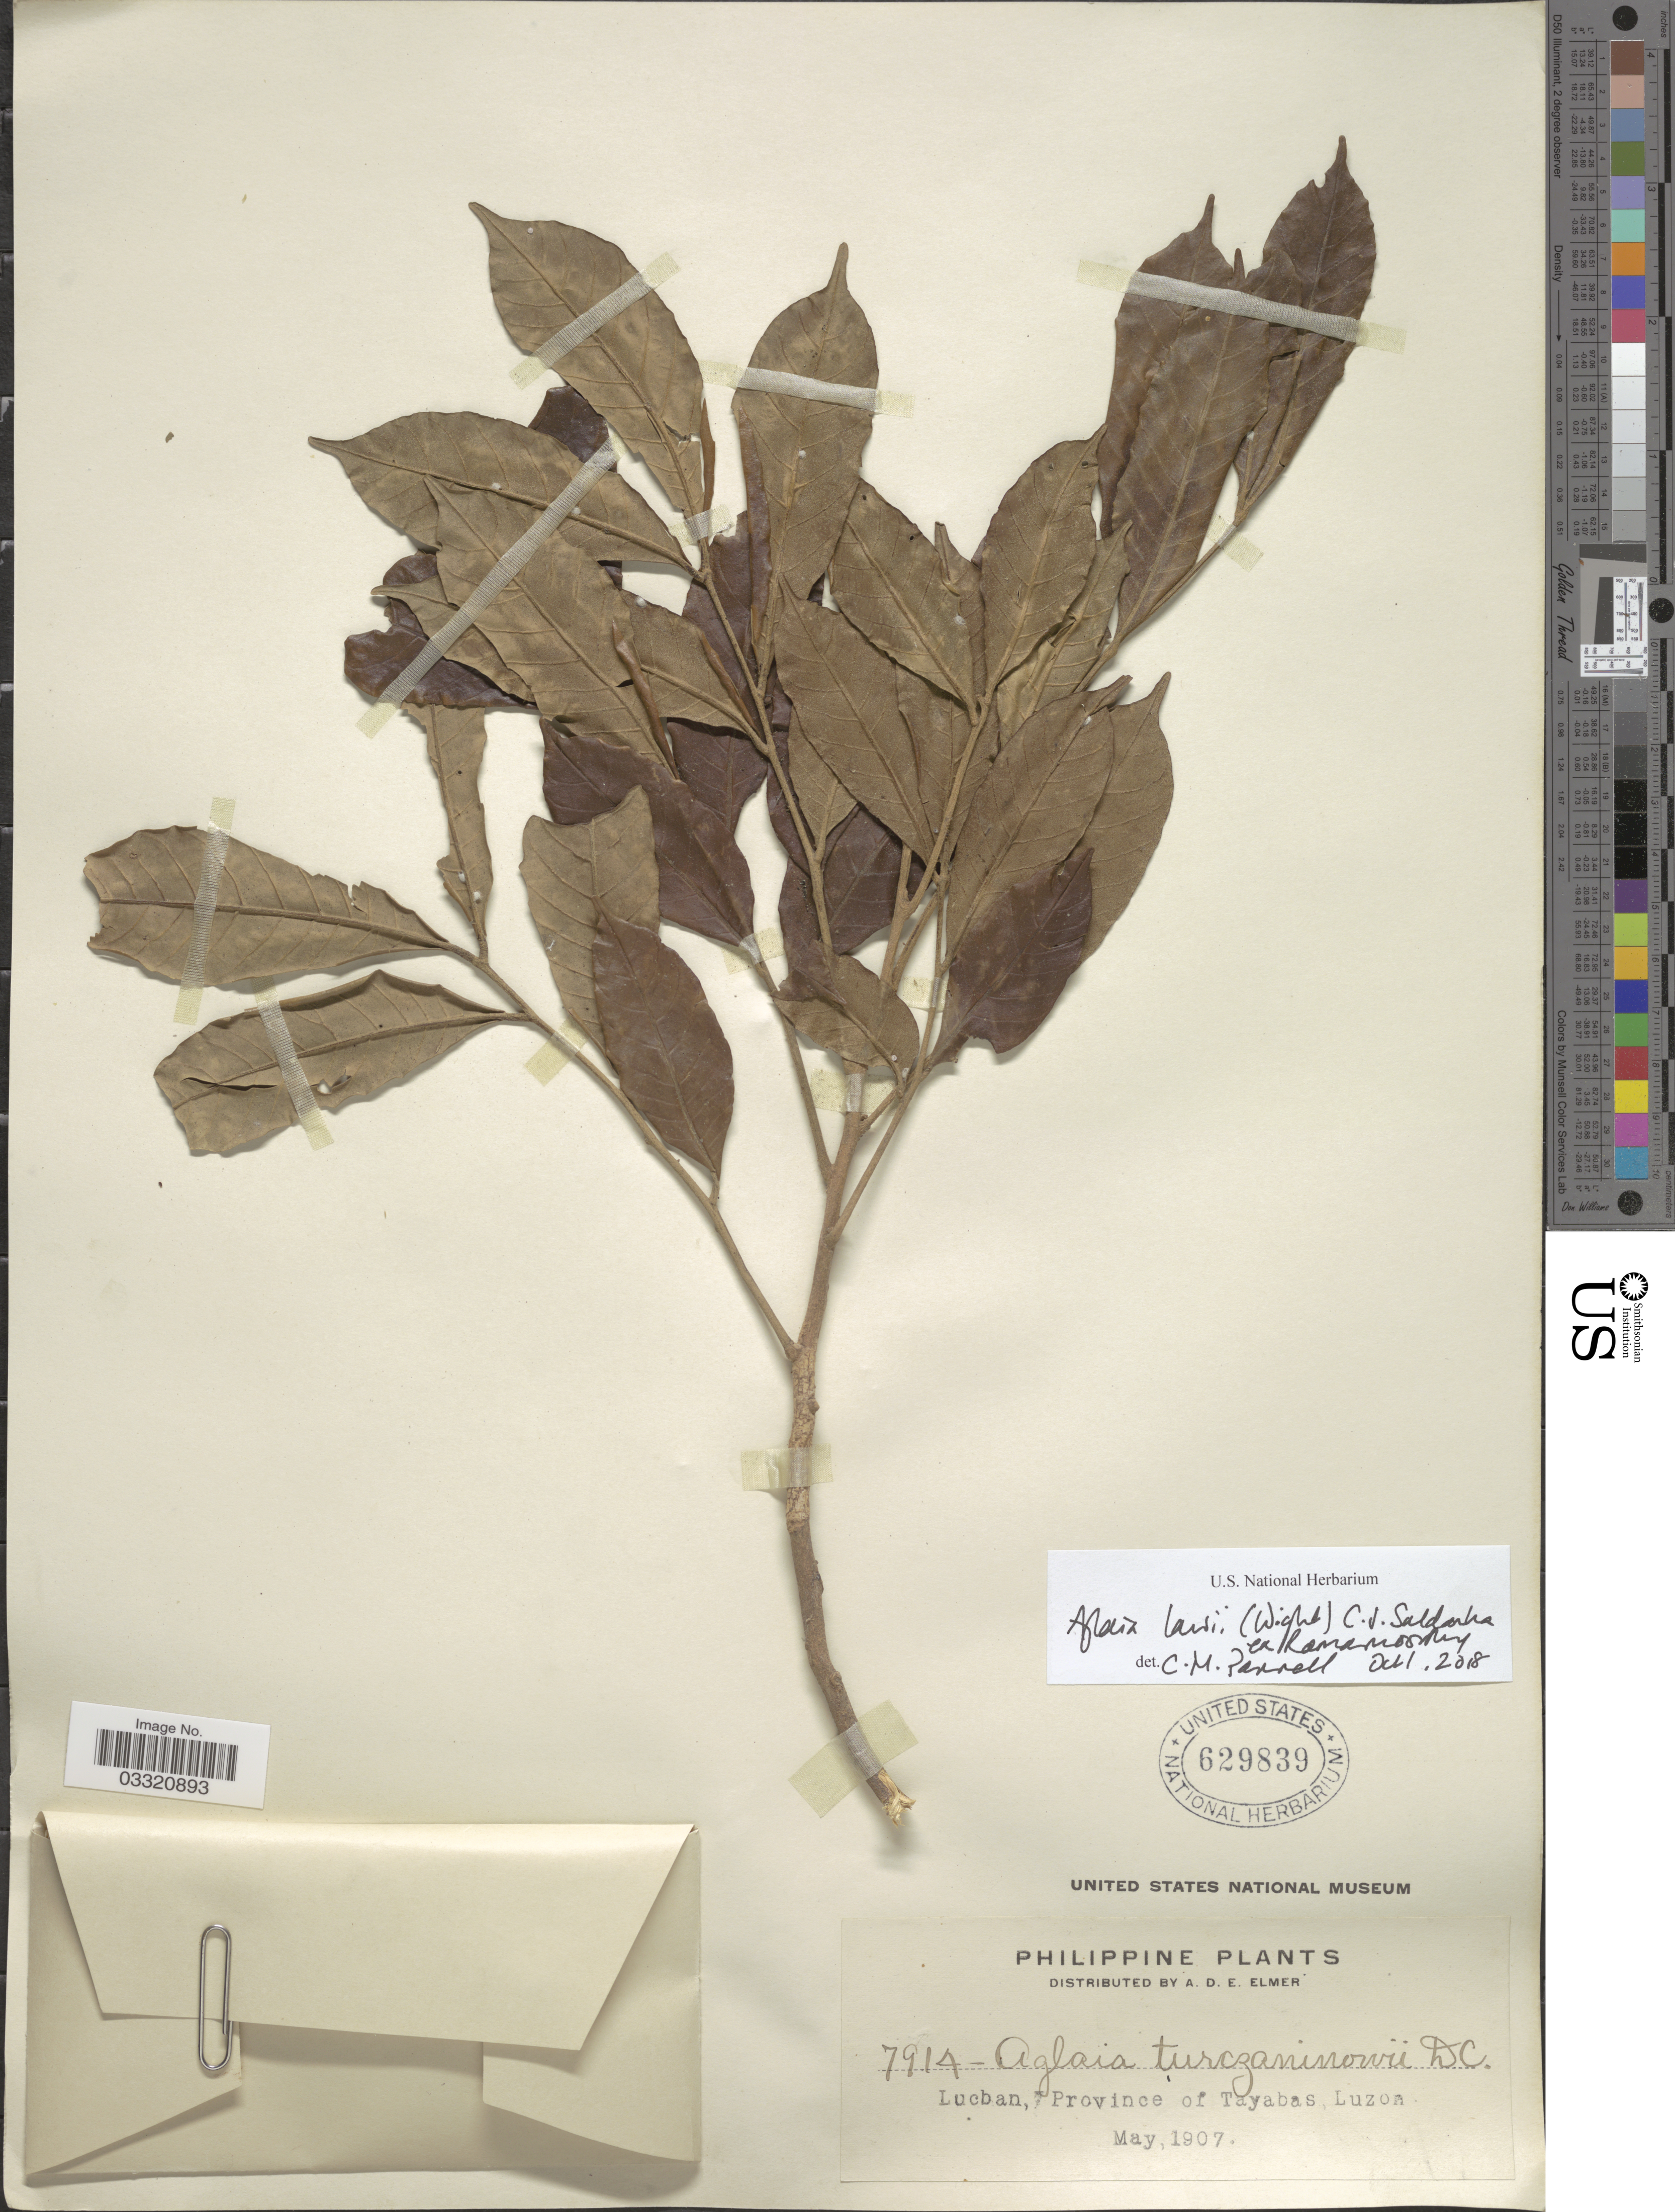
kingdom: Plantae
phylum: Tracheophyta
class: Magnoliopsida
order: Sapindales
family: Meliaceae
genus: Aglaia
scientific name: Aglaia lawii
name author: (Wight) C.J. Saldanha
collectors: A. D. E. Elmer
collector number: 7914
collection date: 1907-05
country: Philippines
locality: Lucban, Province of Tayabas, Luzon.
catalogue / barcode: US 629839